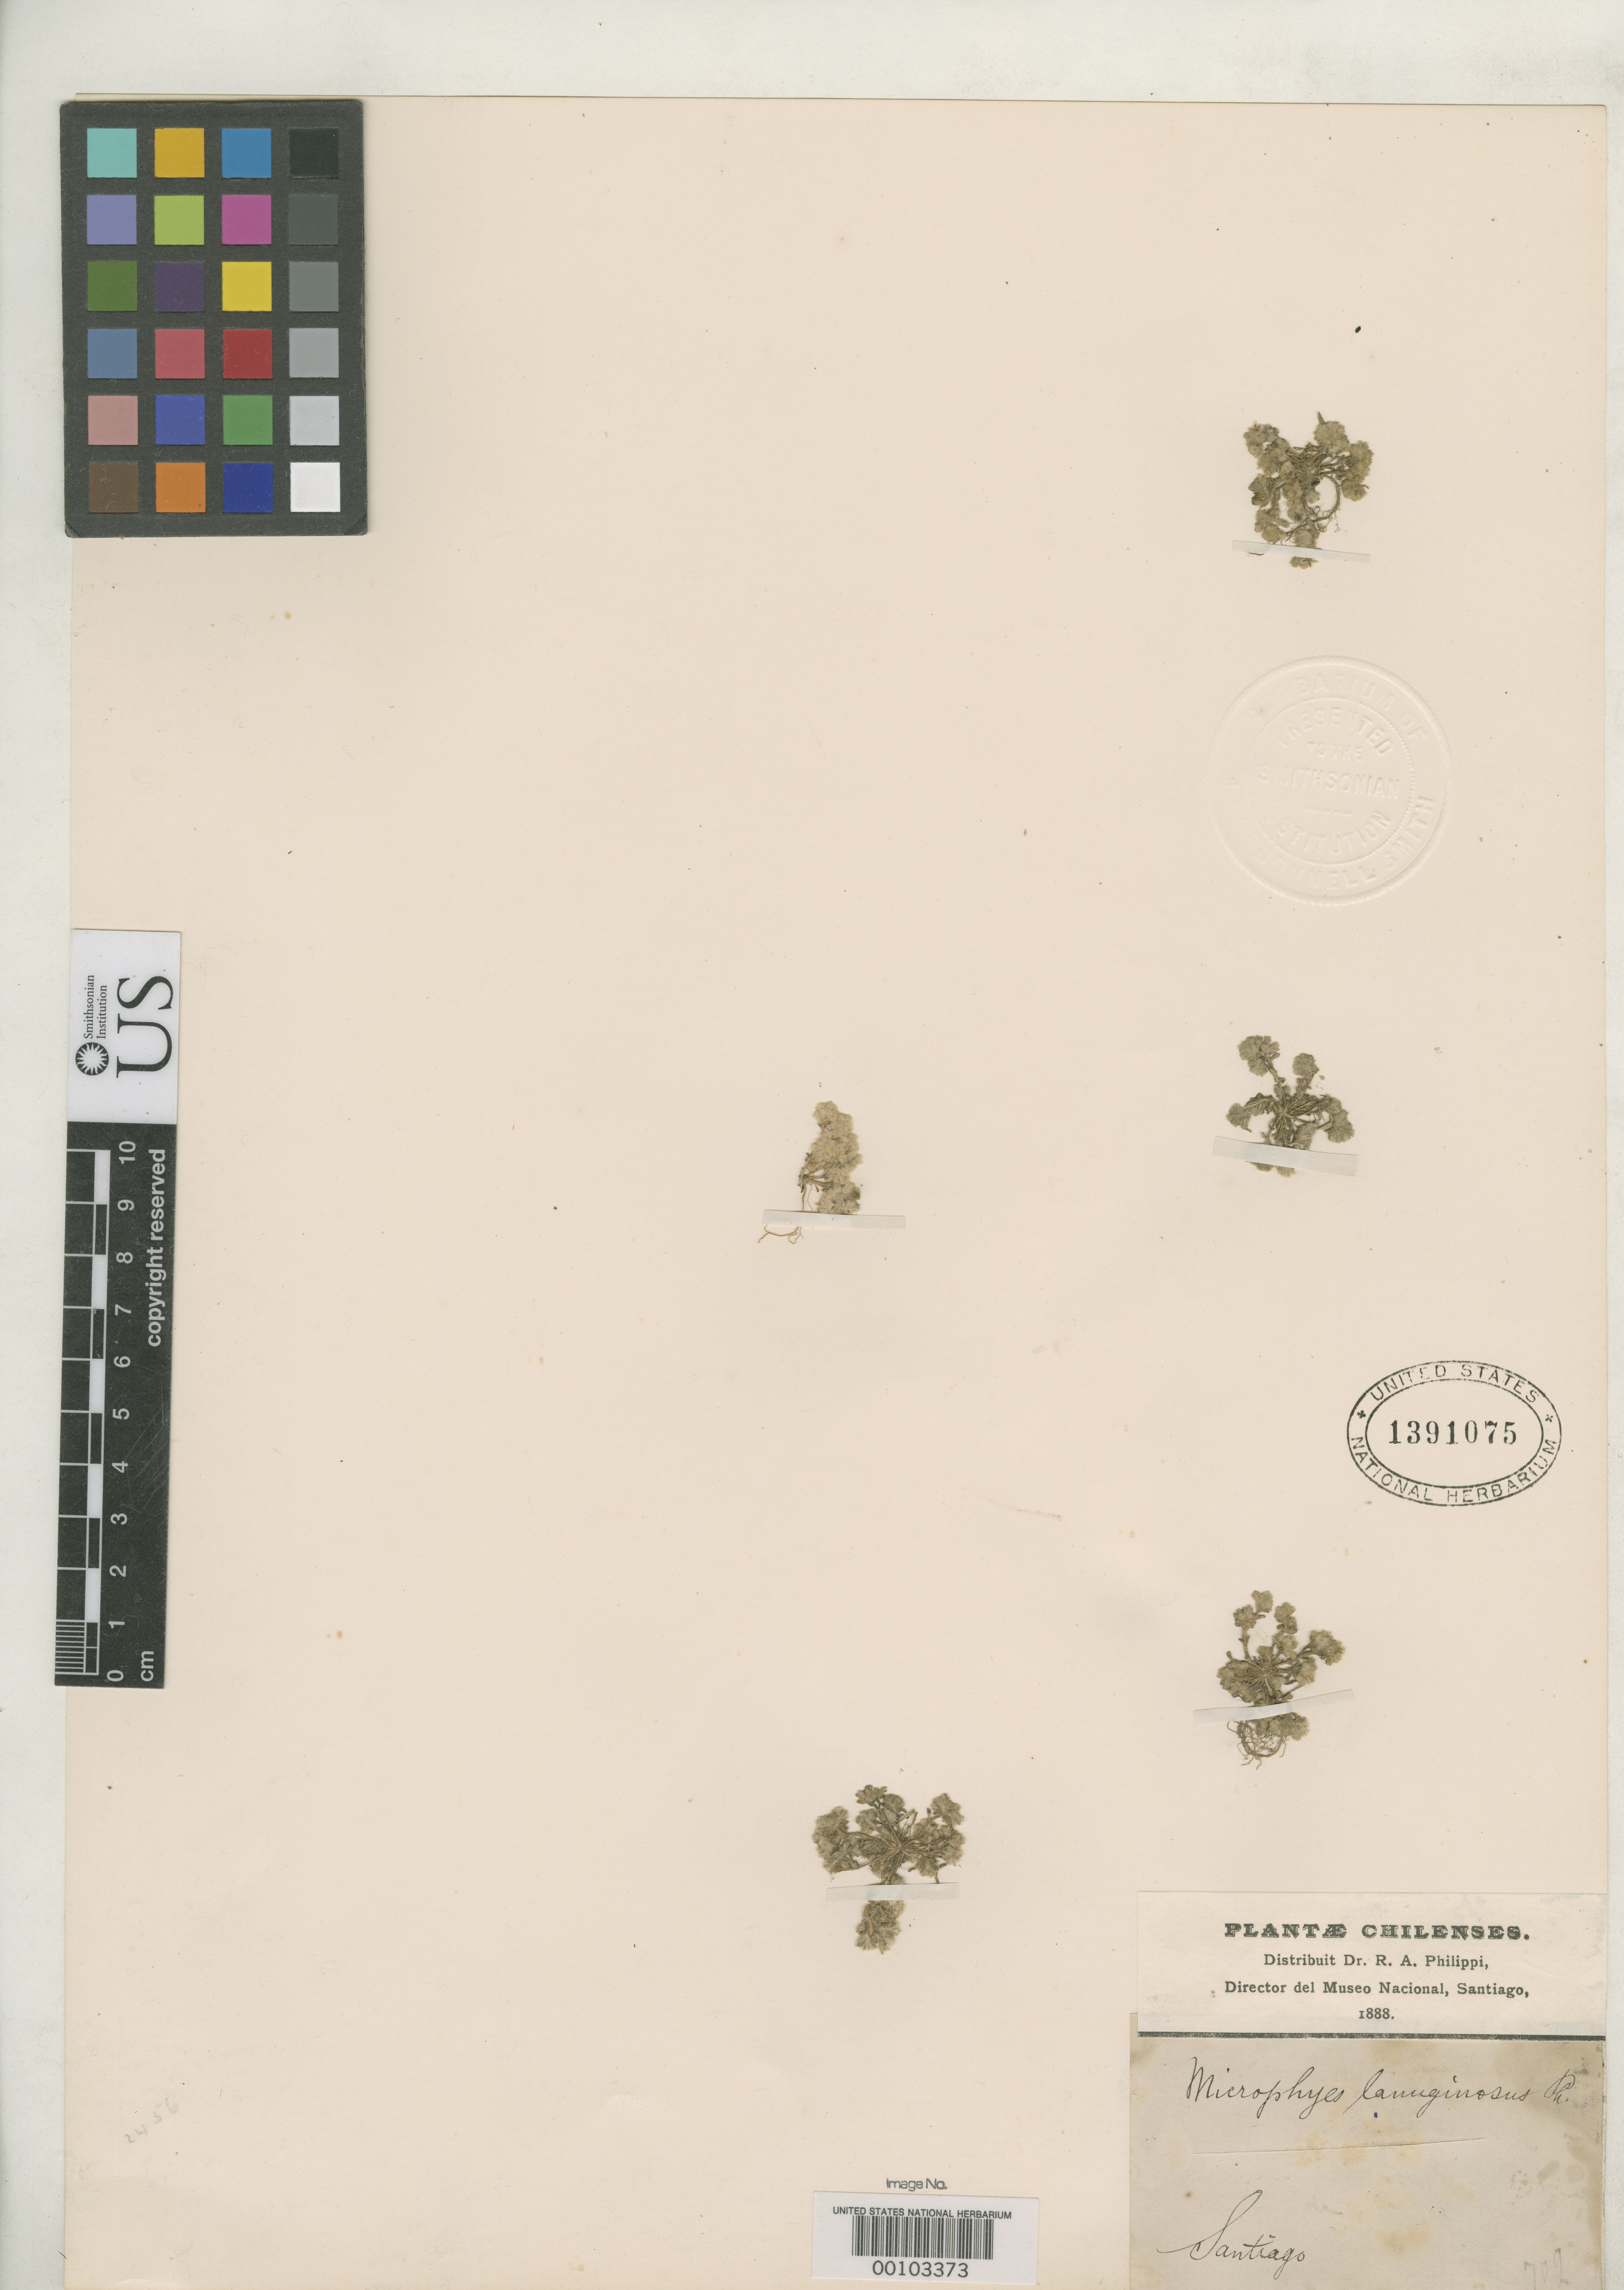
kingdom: Plantae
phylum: Tracheophyta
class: Magnoliopsida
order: Caryophyllales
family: Caryophyllaceae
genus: Microphyes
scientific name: Microphyes lanuginosus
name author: Phil.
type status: Isotype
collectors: R. A. Philippi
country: Chile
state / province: Región Metropolitana (RM)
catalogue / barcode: US 1391075